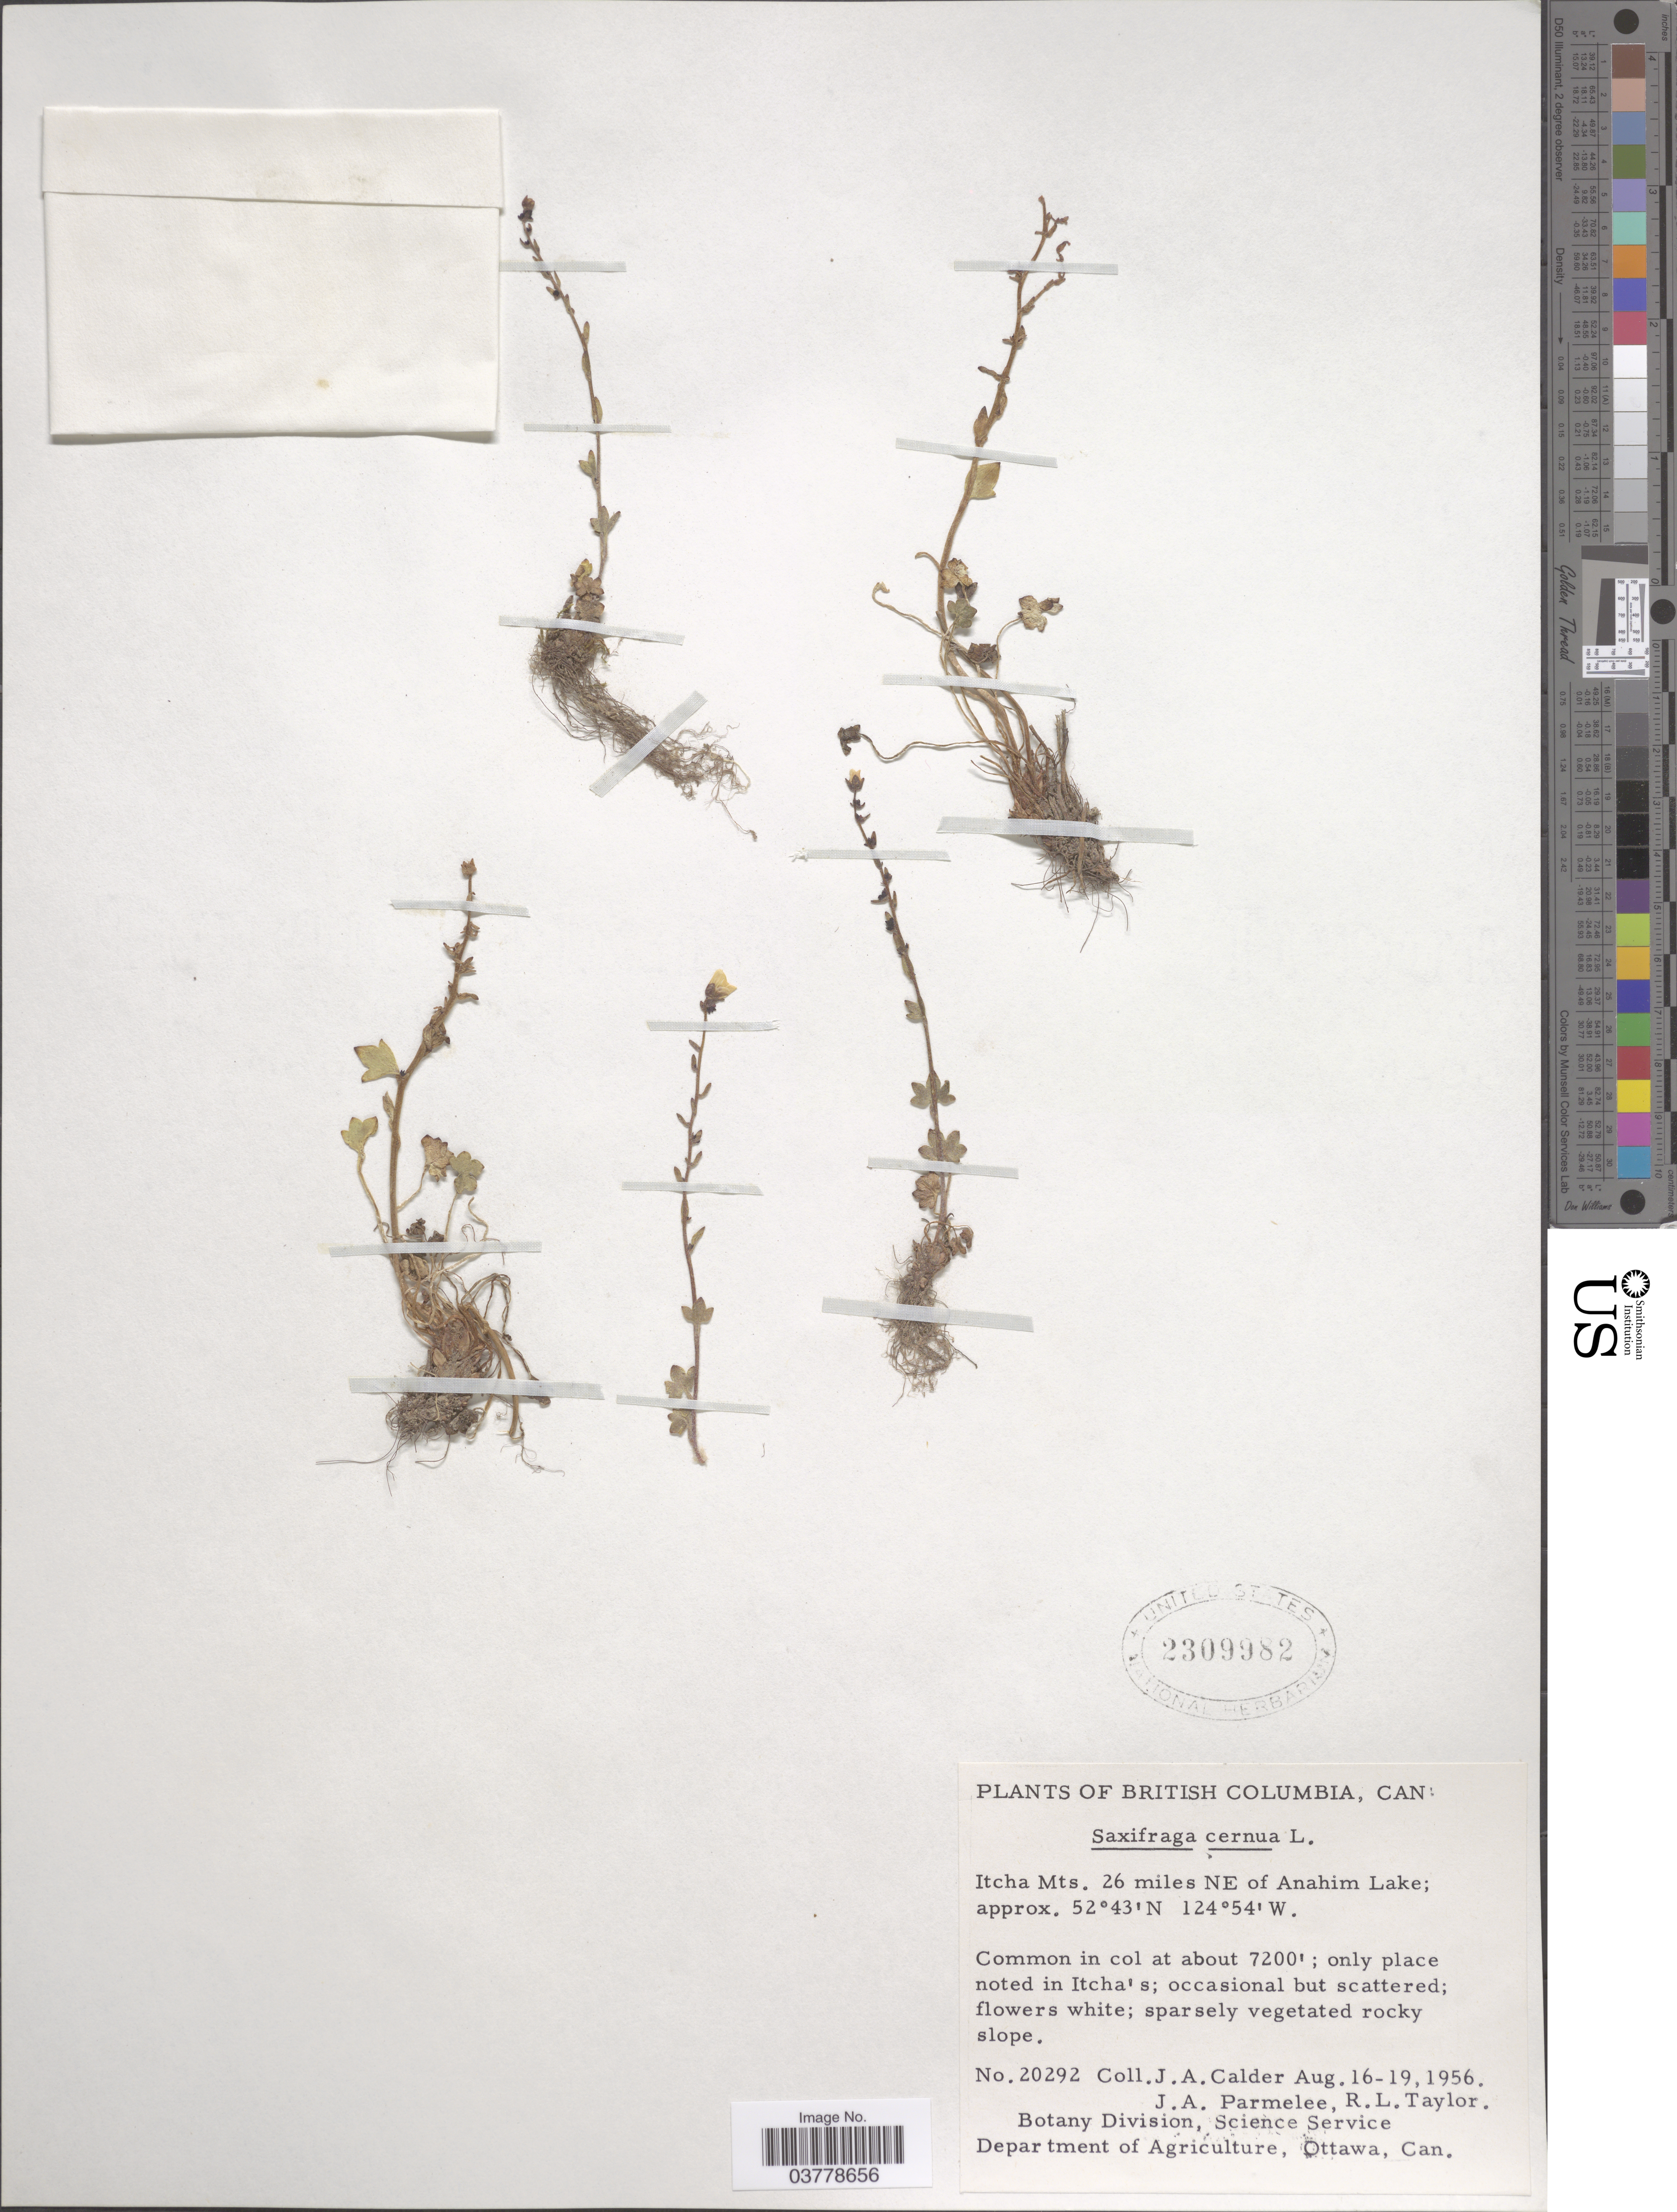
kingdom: Plantae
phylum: Tracheophyta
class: Magnoliopsida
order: Saxifragales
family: Saxifragaceae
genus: Saxifraga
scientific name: Saxifraga cernua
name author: L.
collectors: J. A. Calder, J. A. Parmelee & R. Taylor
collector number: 20292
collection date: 1956-08-16/1956-08-19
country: Canada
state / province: British Columbia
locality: Itcha Mts. 26 miles NE of Anahim Lake.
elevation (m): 2195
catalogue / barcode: US 2309982